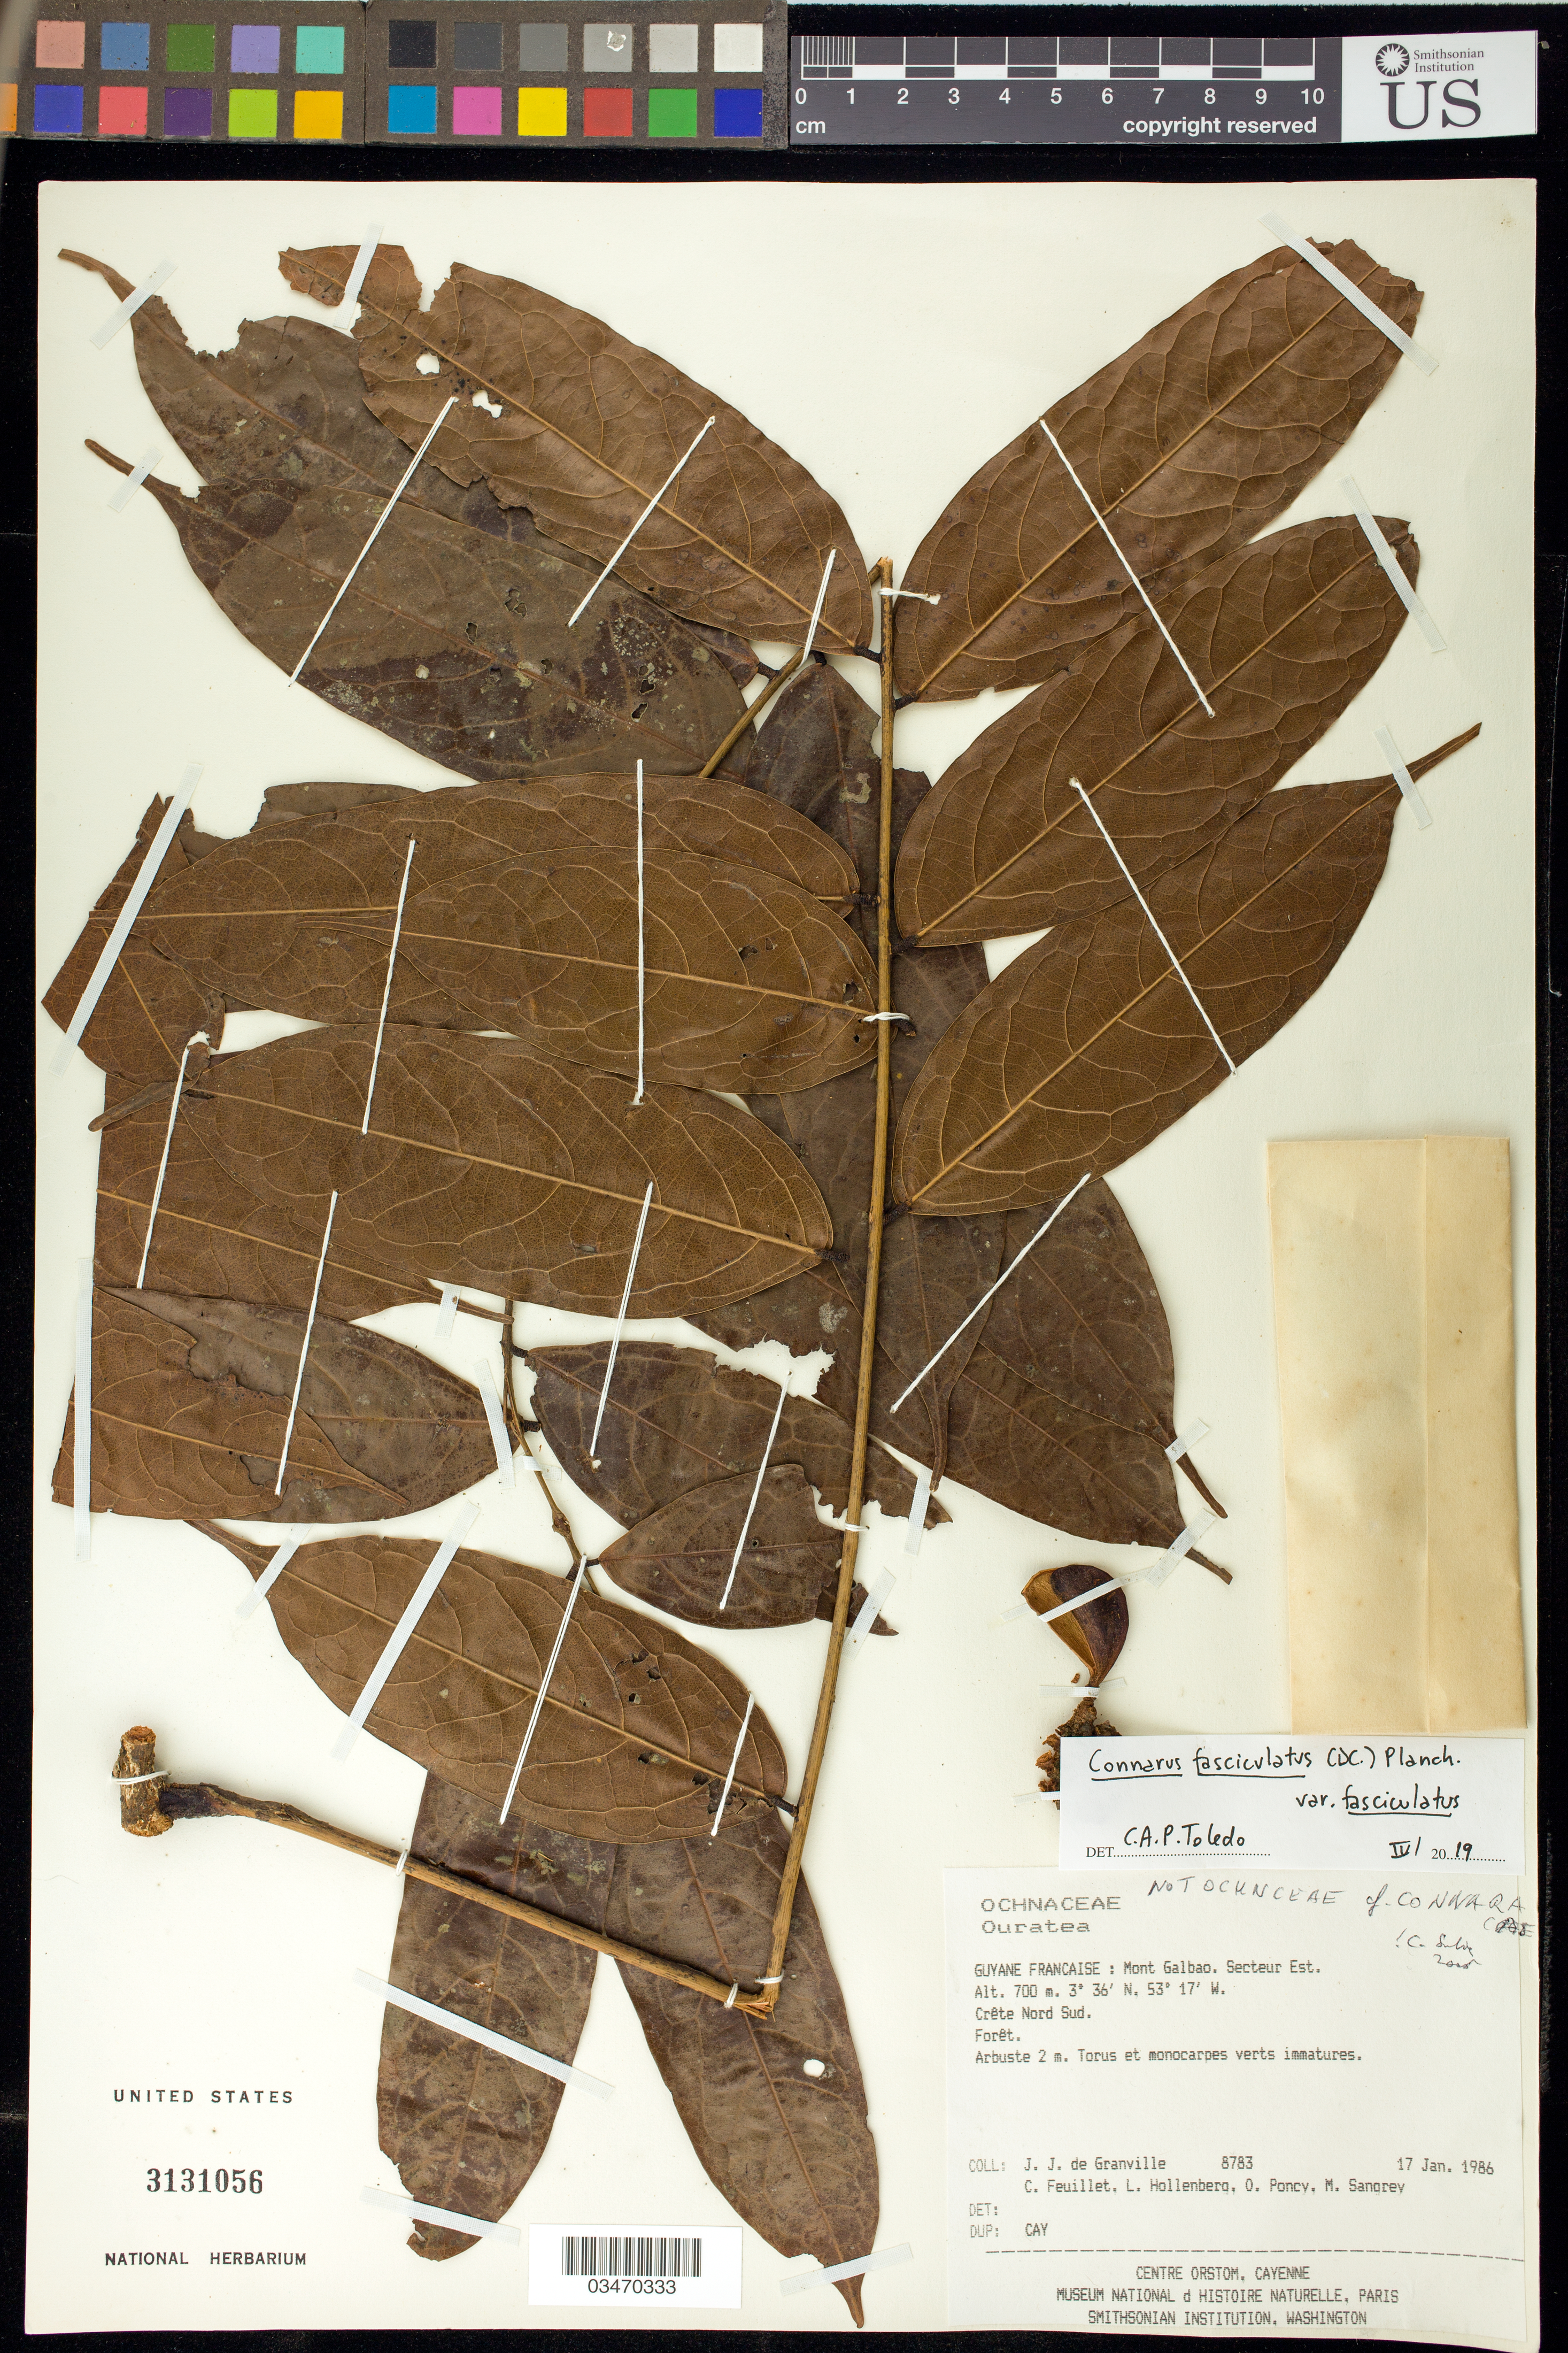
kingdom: Plantae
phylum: Tracheophyta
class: Magnoliopsida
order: Oxalidales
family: Connaraceae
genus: Connarus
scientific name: Connarus fasciculatus var. fasciculatus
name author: (DC.) Planch.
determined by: Toledo, Cassio Augusto Patrocinio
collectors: J.-J. de Granville, C. Feuillet, L. Hollenberg, O. Poncy & M. S. Sangrey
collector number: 8783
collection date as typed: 17-Jan-86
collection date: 1986-01-17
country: French Guiana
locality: Mont Galbao. Secteur Est. Crête Nord Sud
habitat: Forêt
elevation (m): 700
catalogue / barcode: US 3131056